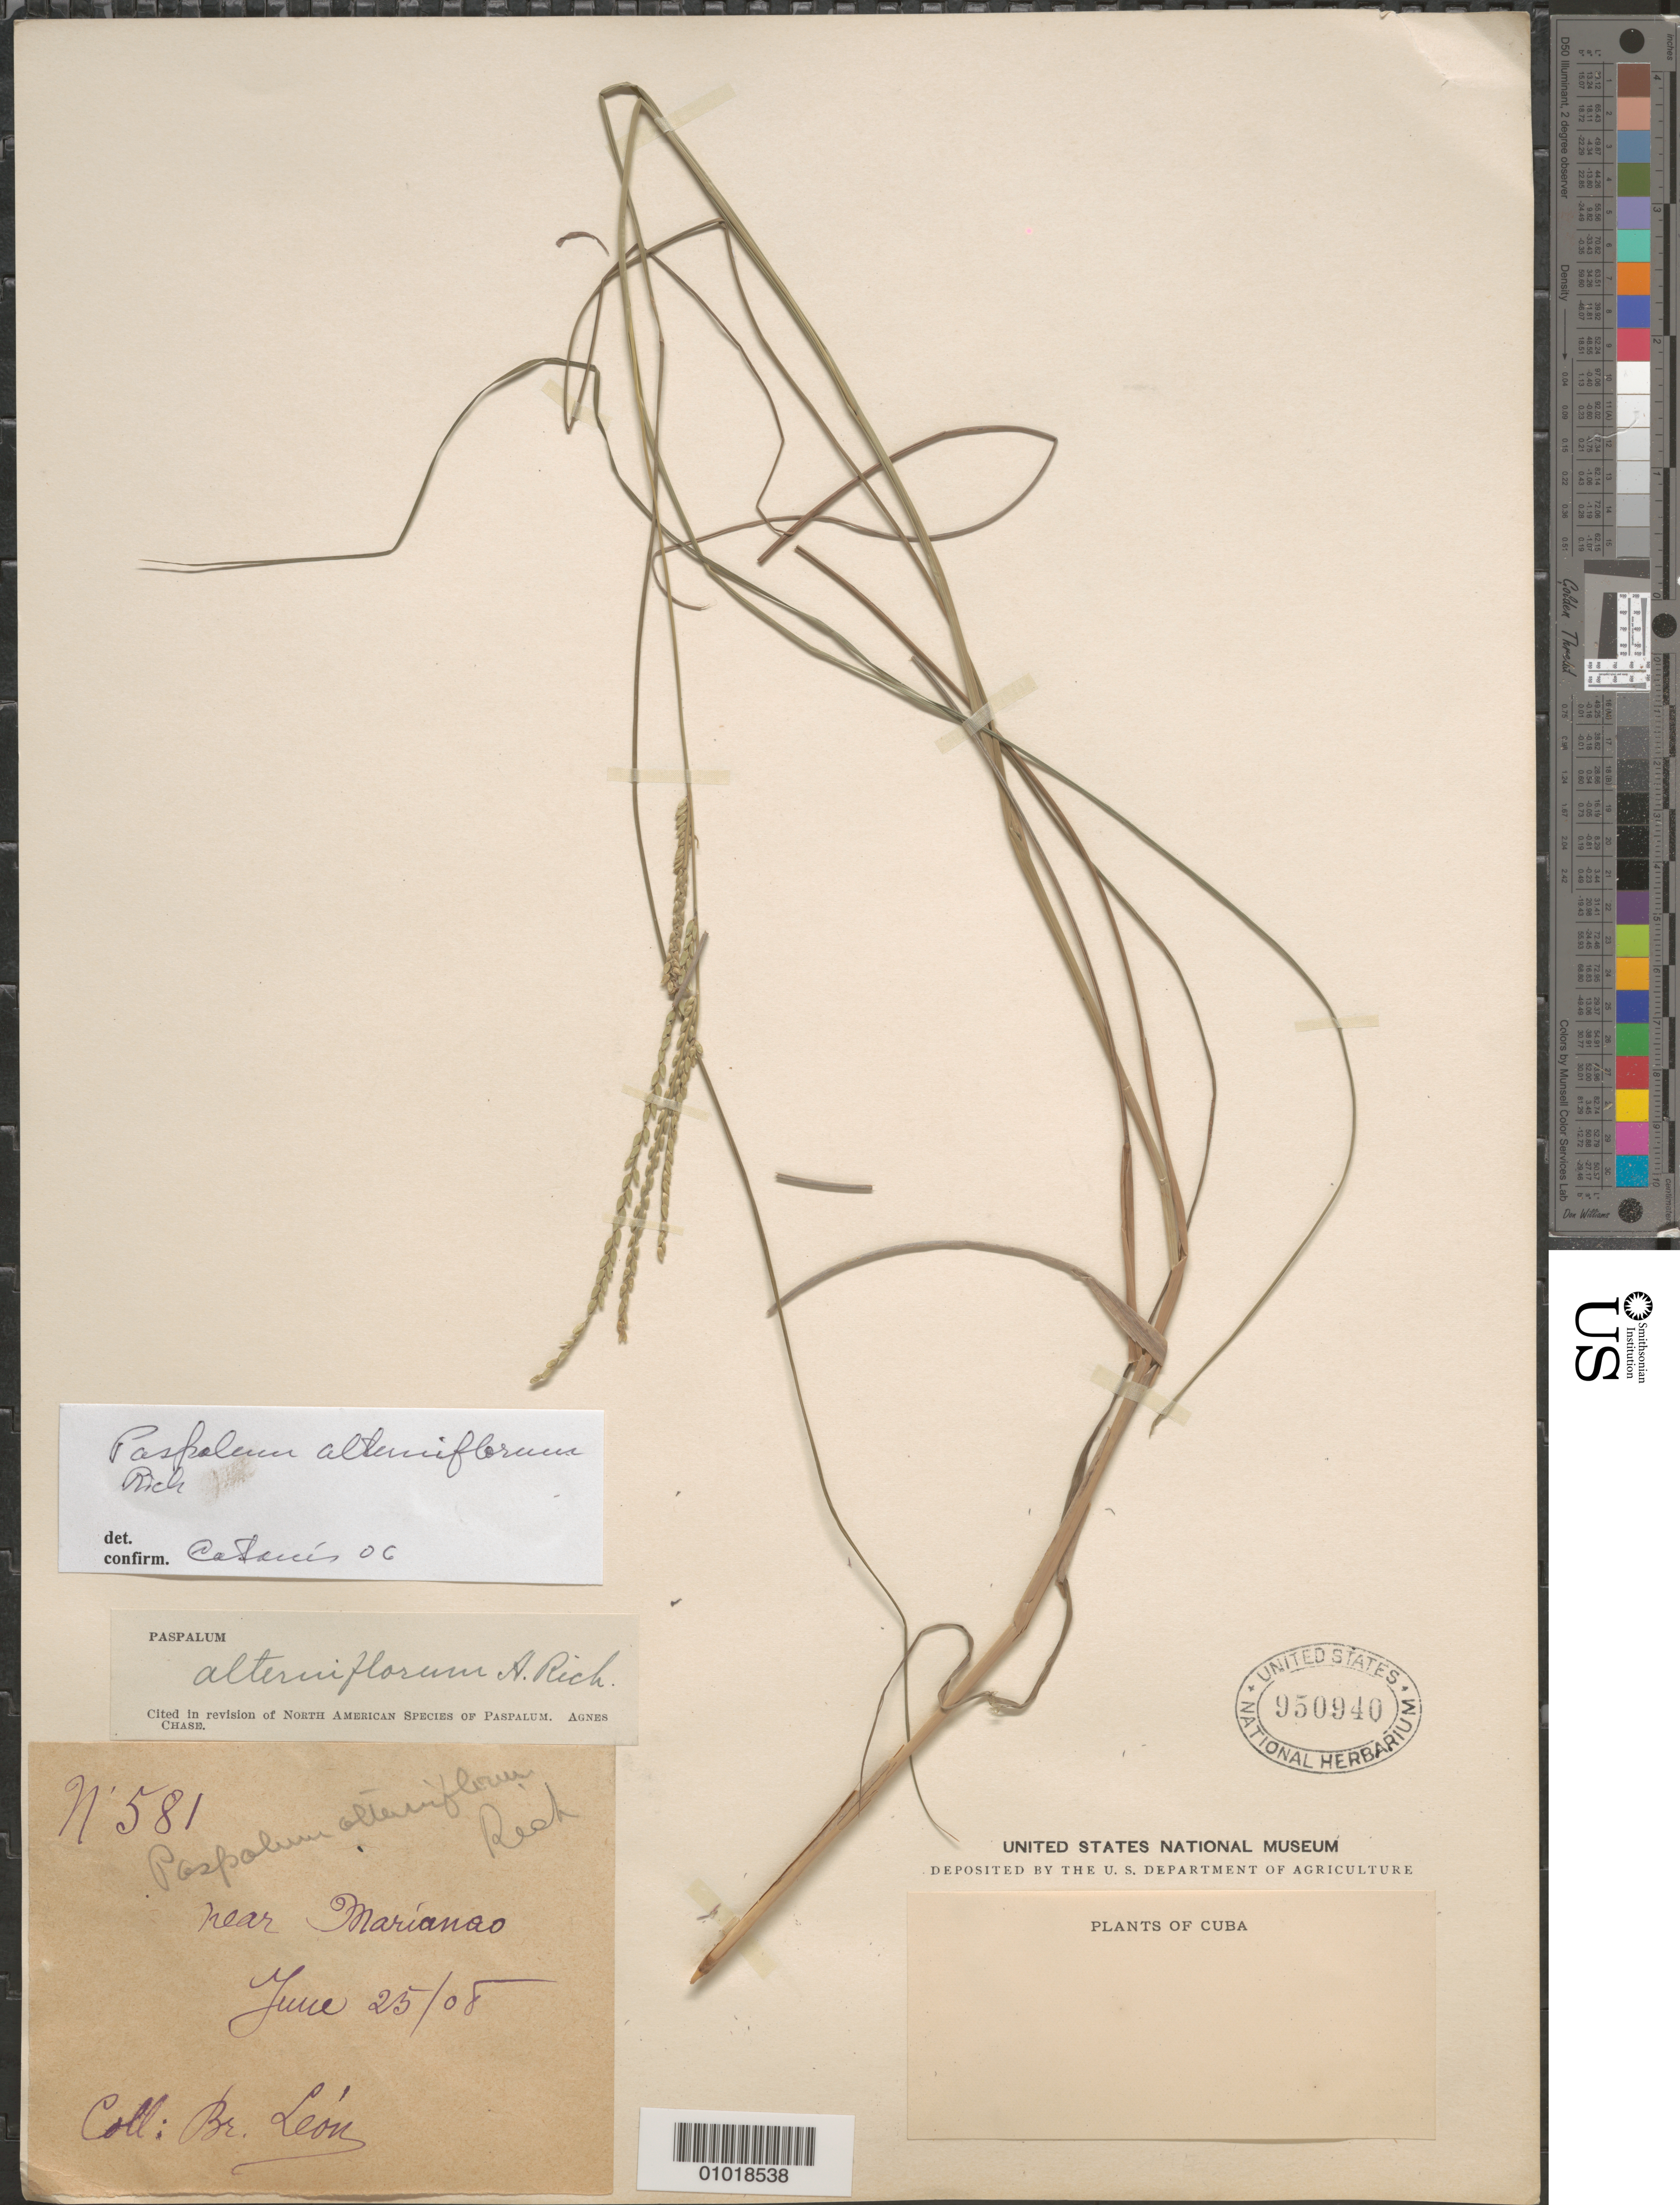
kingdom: Plantae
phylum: Tracheophyta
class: Liliopsida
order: Poales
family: Poaceae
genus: Paspalum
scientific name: Paspalum alterniflorum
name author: A. Rich.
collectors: Bro. León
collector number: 581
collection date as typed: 25 Jun 1908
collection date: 1908-06-25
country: Cuba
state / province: La Habana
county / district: Municipio Playa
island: Cuba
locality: near Marianao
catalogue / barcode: US 950940